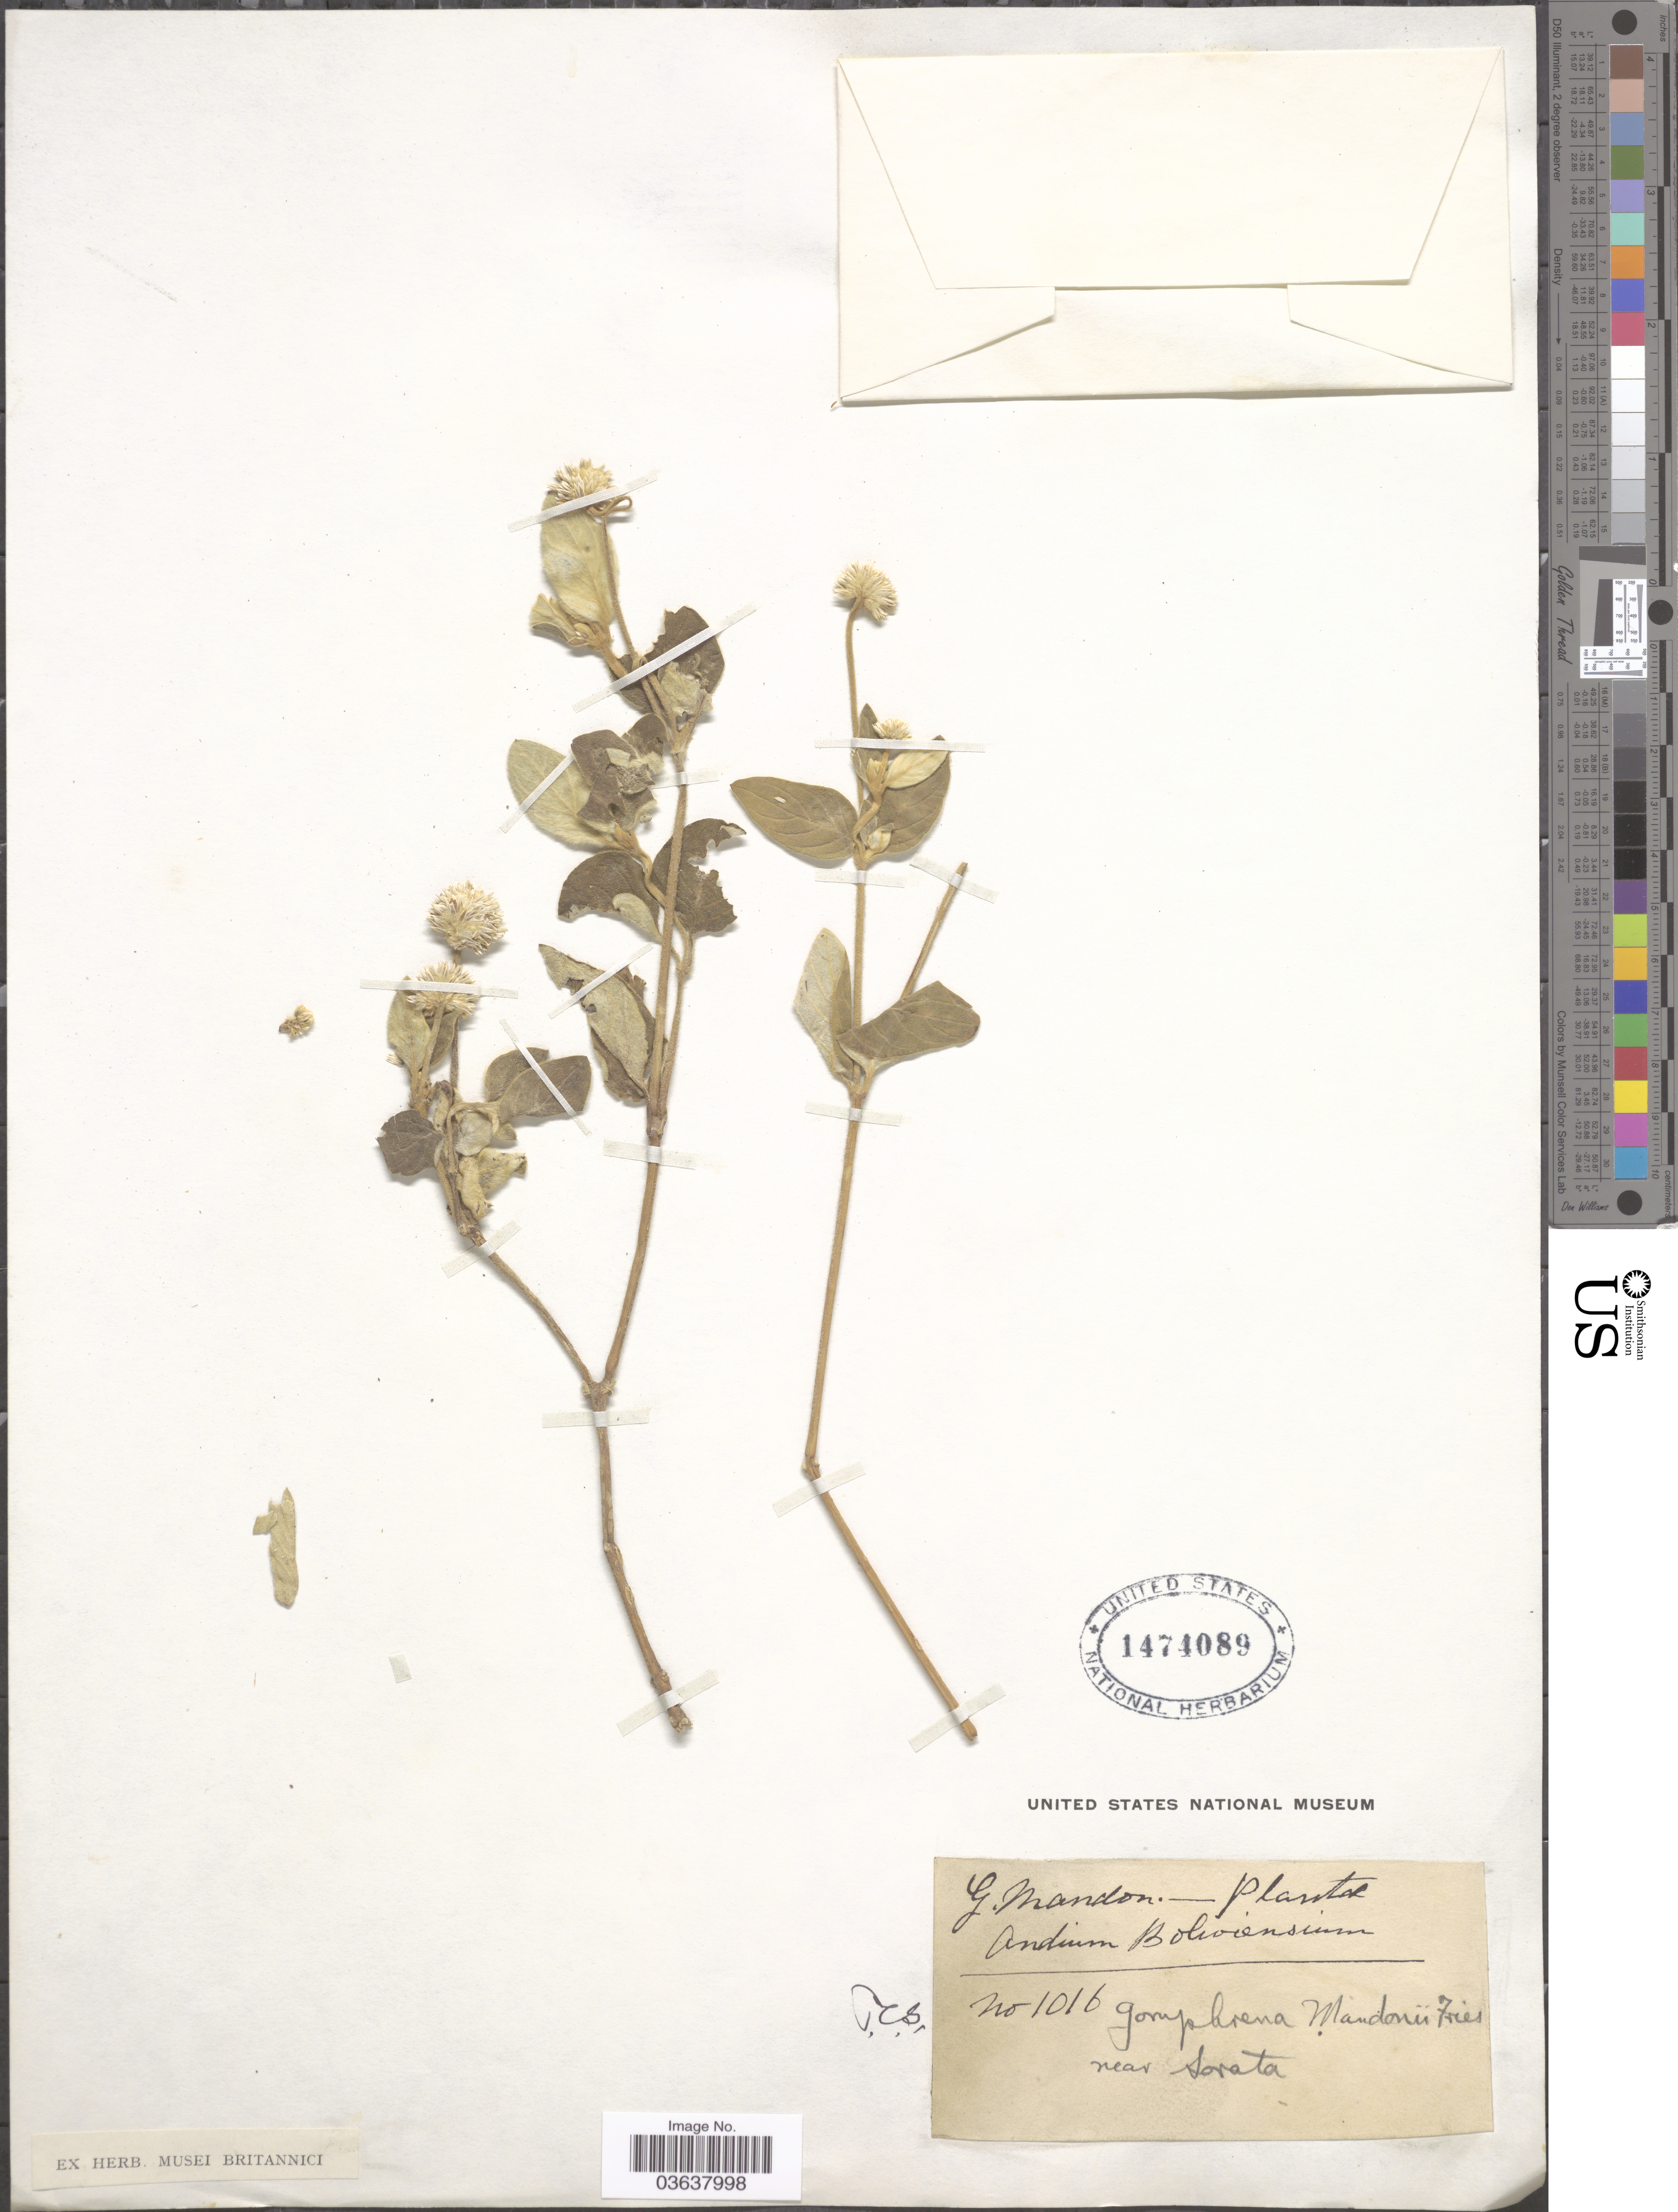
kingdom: Plantae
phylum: Tracheophyta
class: Magnoliopsida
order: Caryophyllales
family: Amaranthaceae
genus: Gomphrena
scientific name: Gomphrena mandonii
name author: R.E. Fr.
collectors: G. Mandon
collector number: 1016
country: Bolivia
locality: Near Sorata.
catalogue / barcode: US 1474089